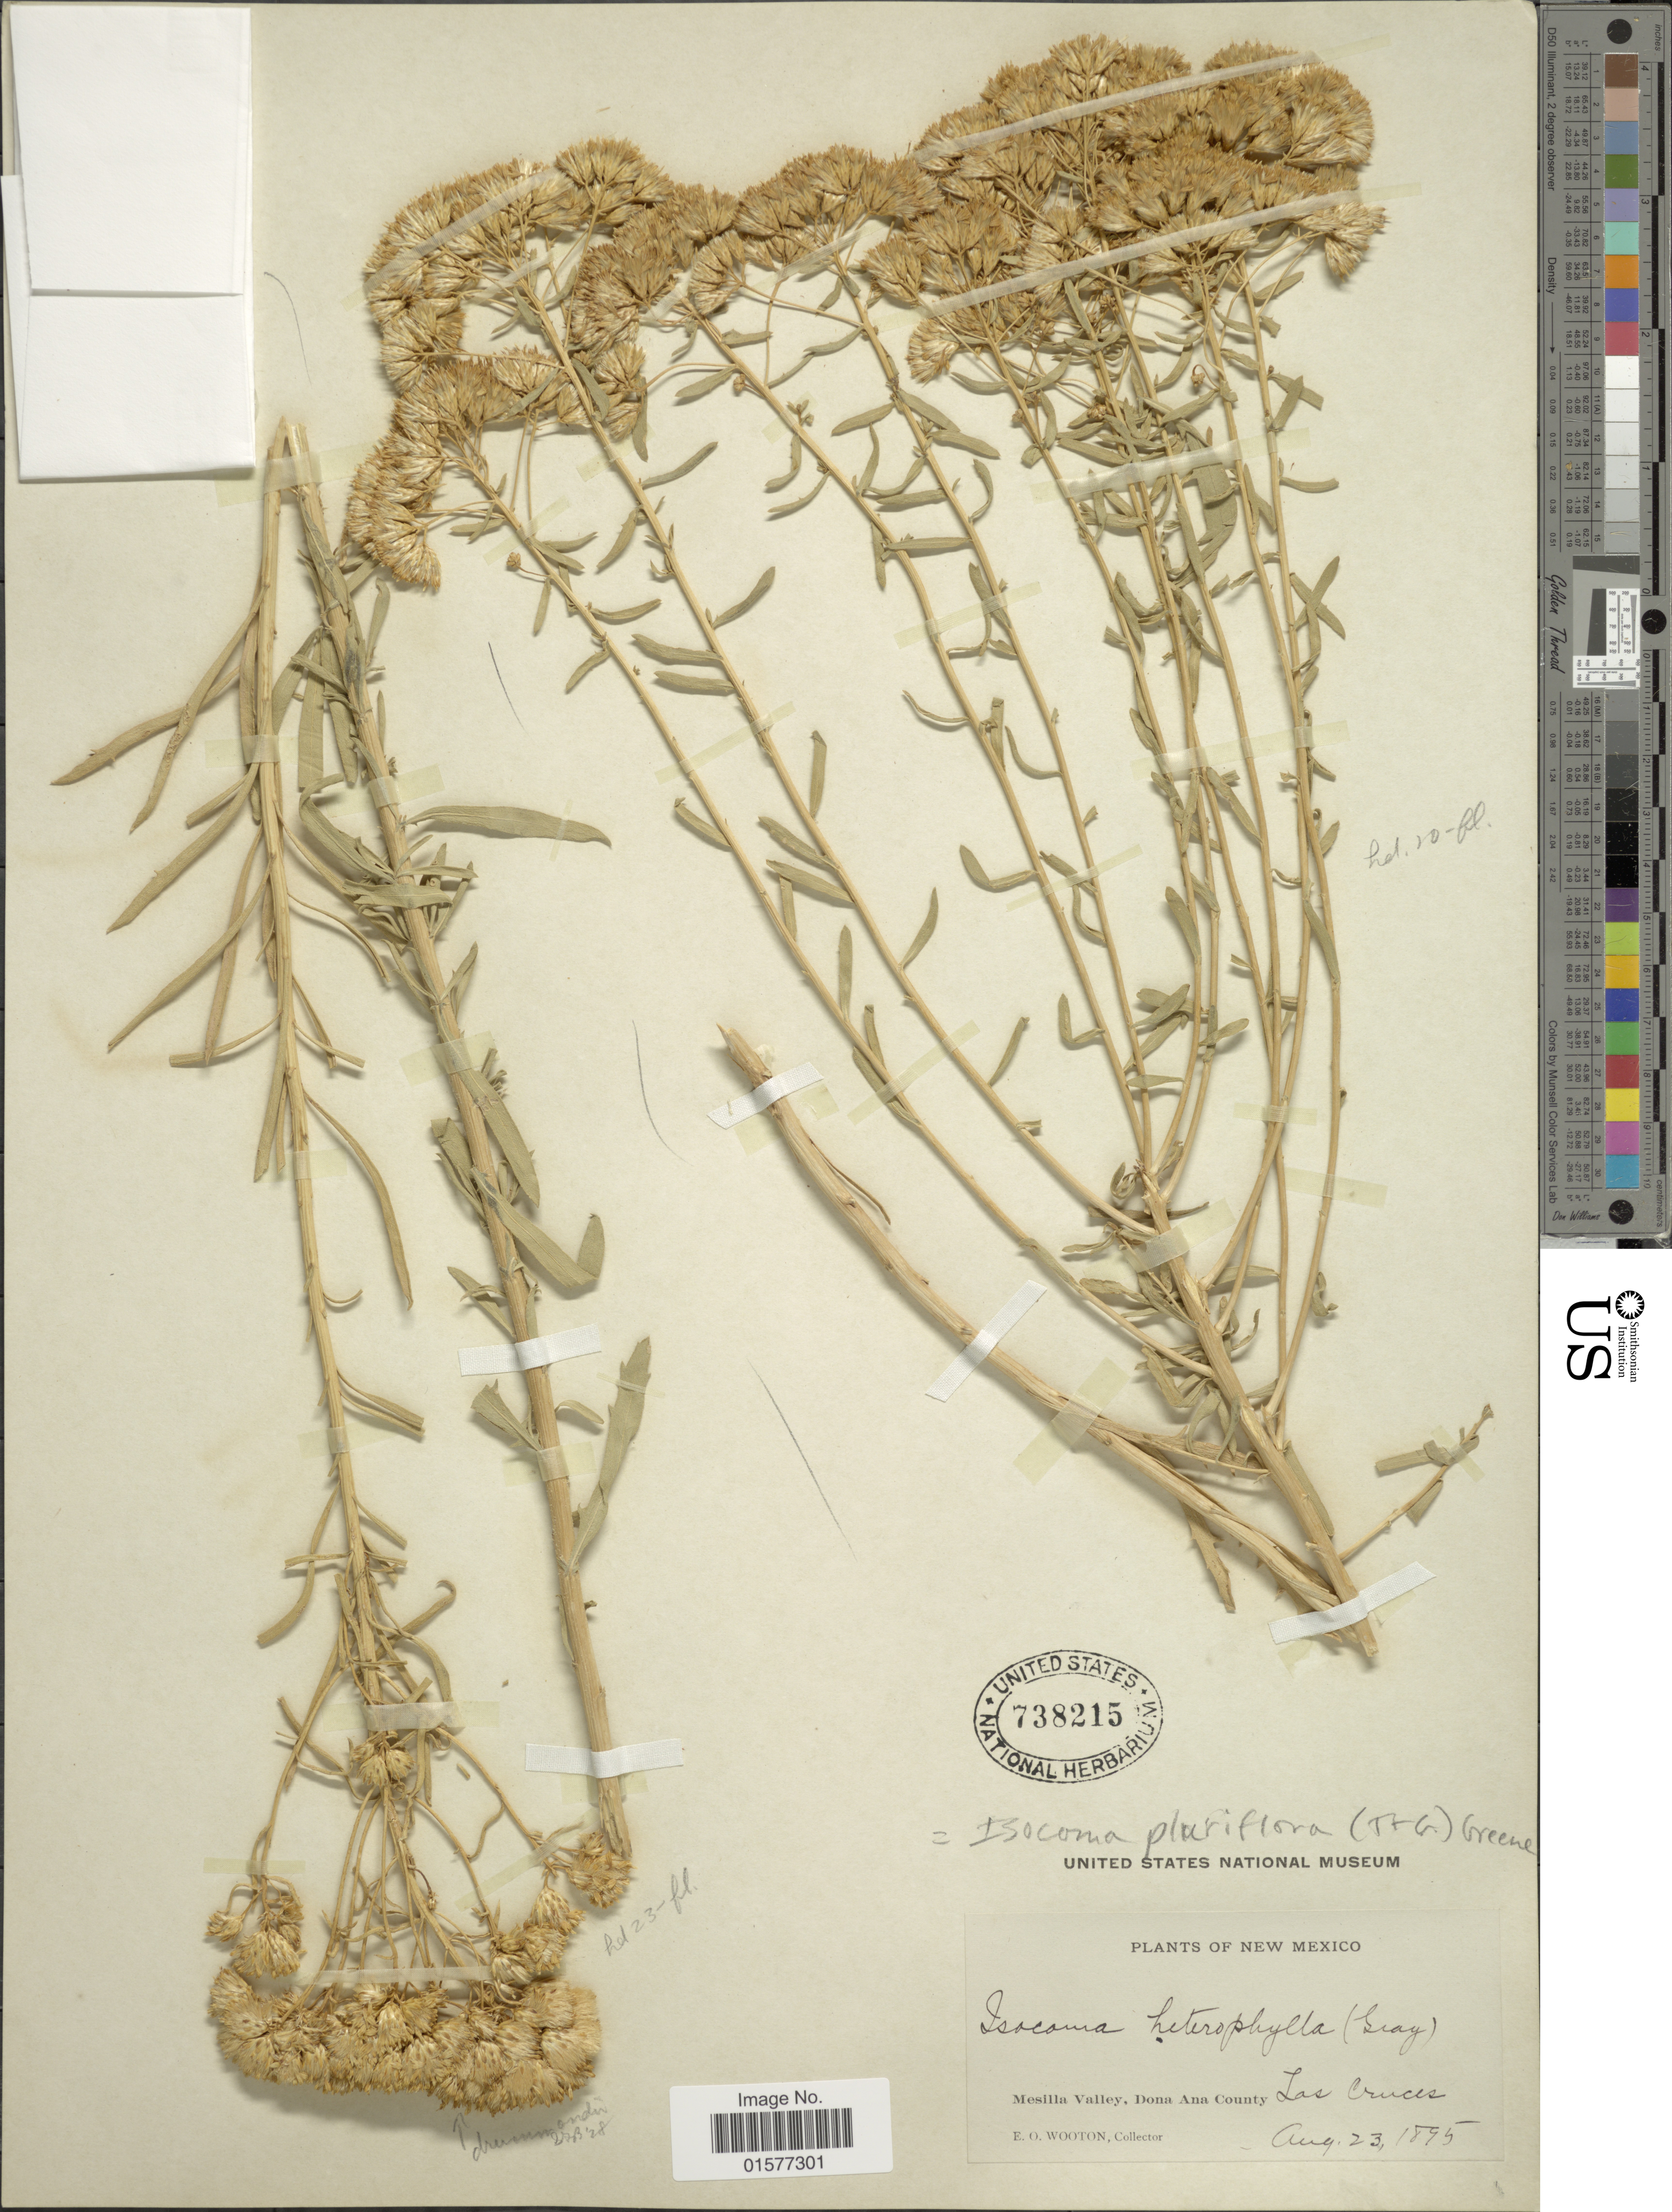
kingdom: Plantae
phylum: Tracheophyta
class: Magnoliopsida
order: Asterales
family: Asteraceae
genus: Isocoma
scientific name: Isocoma pluriflora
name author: (Torr. & A. Gray) Greene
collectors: E. O. Wooton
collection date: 1895-08-23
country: United States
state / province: New Mexico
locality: Mesilla Valley, Dona Ana County, Las Cruces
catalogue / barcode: US 738215